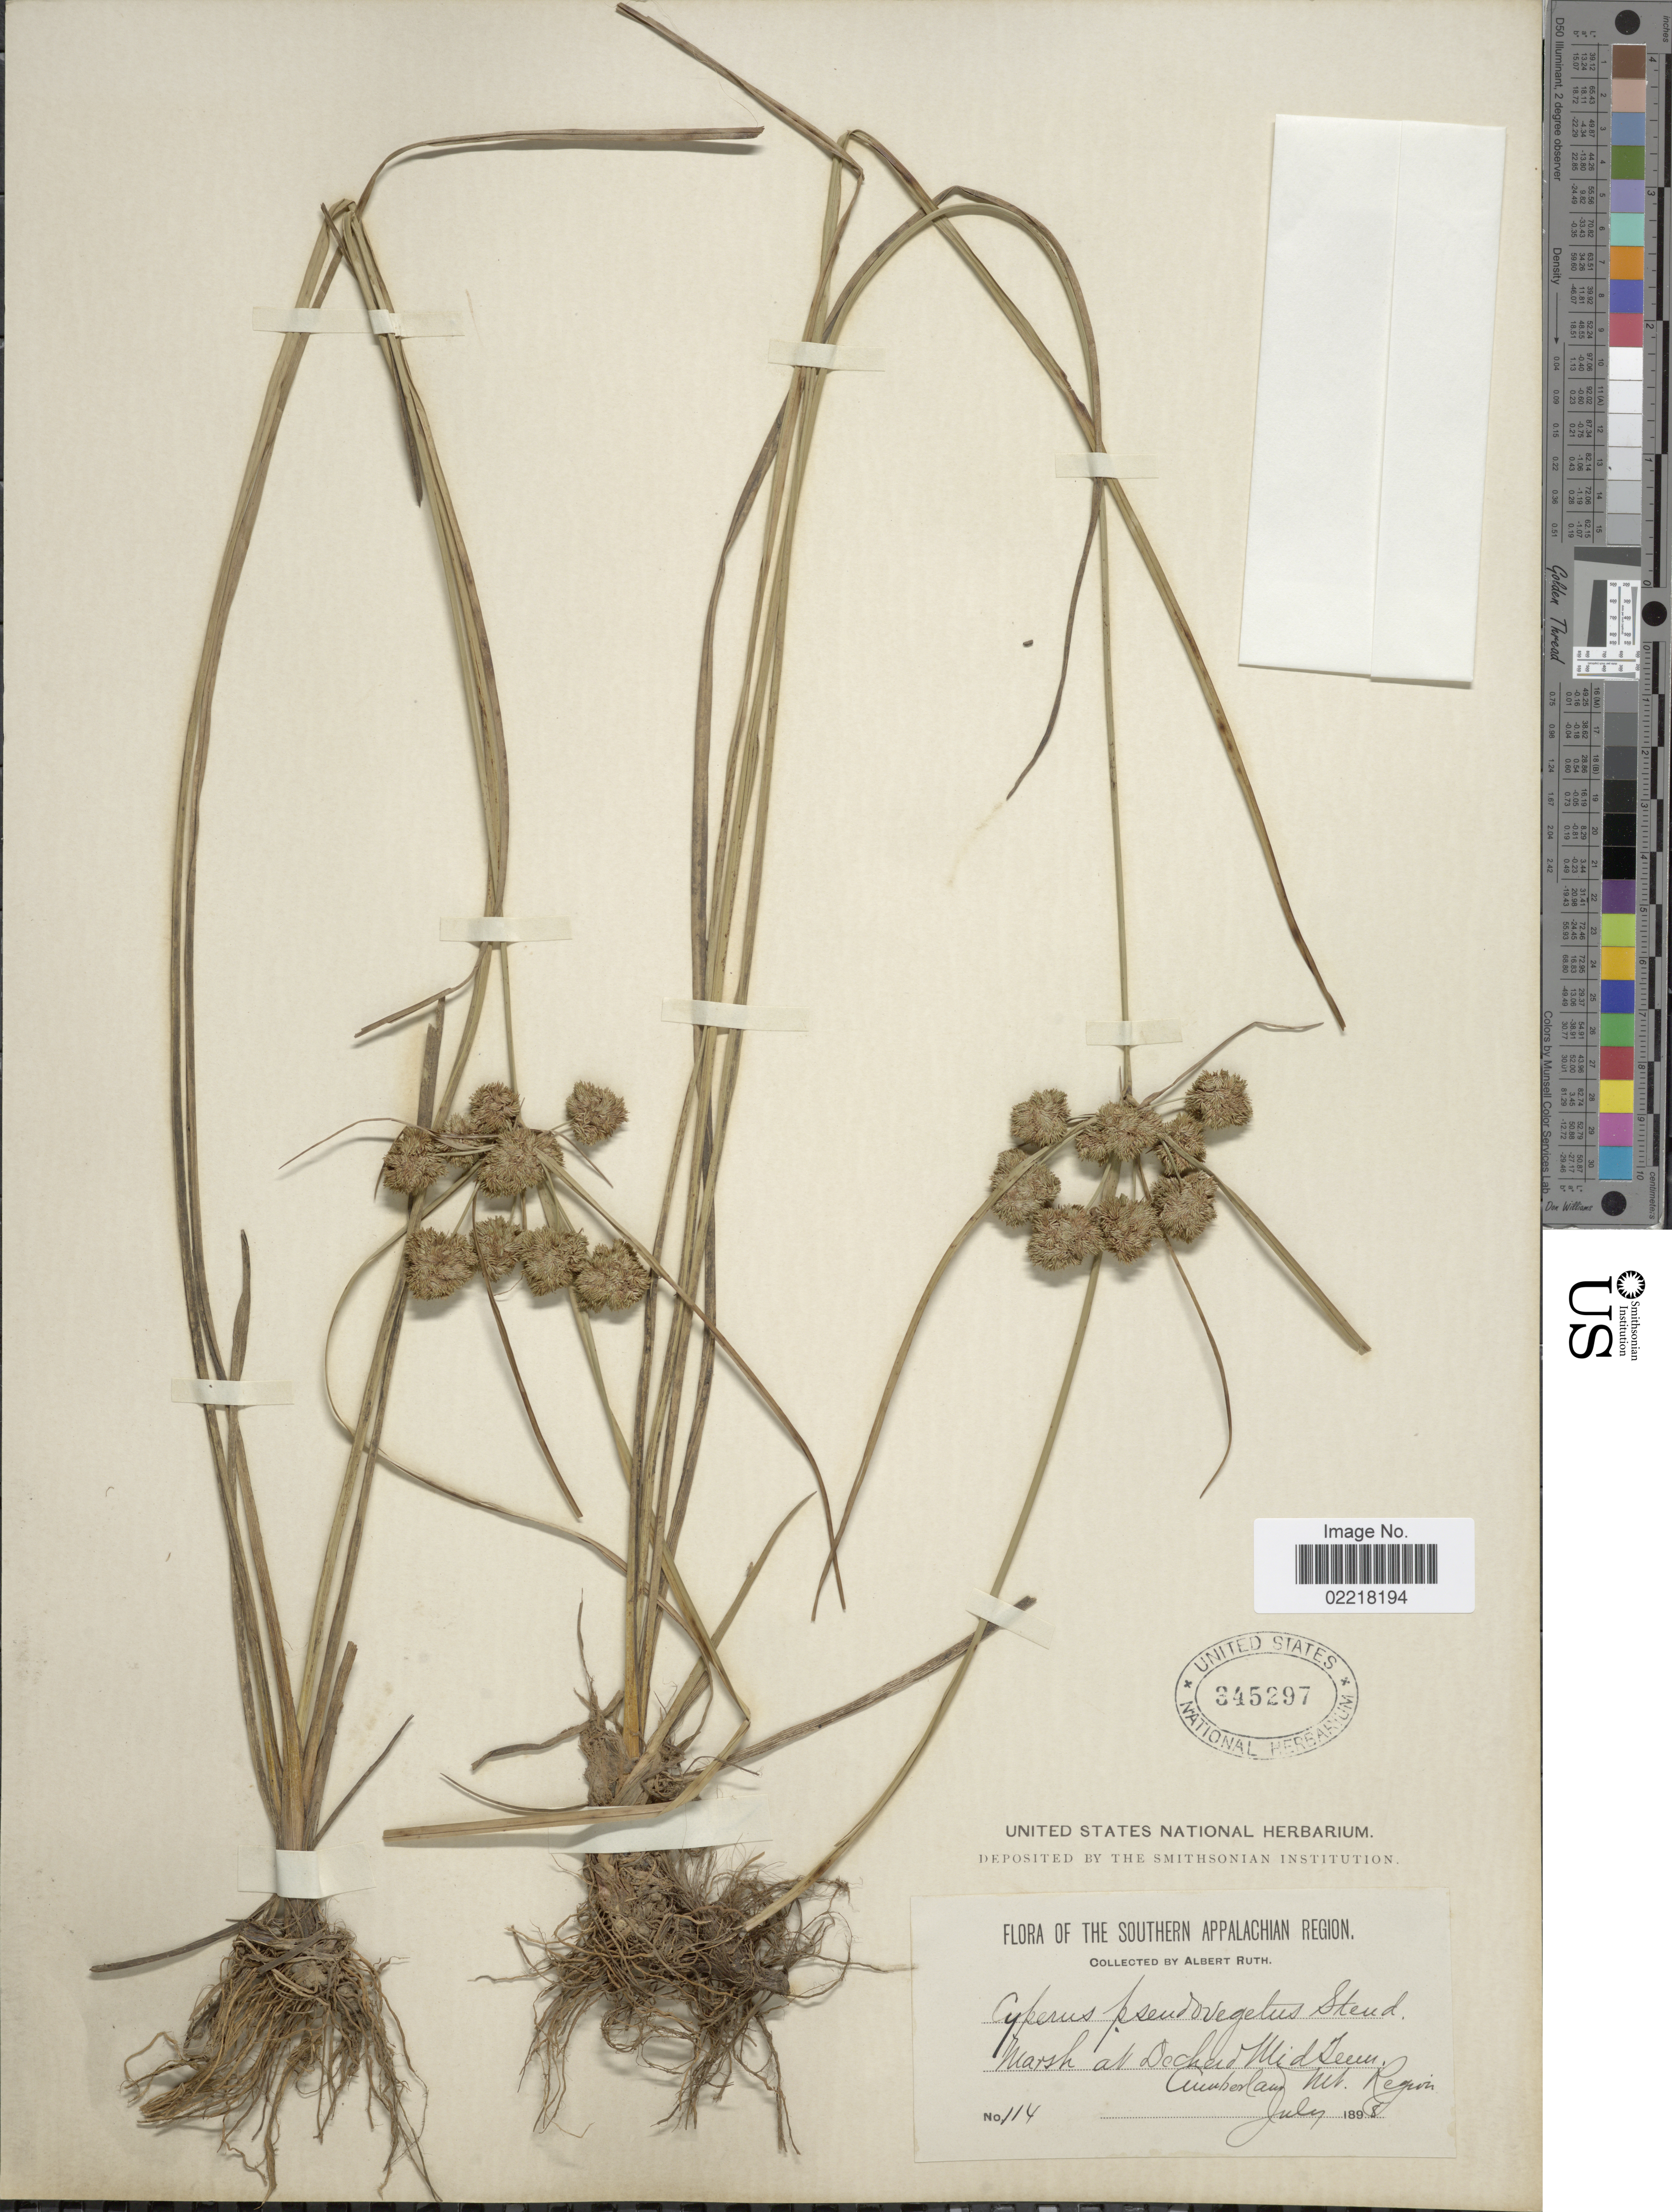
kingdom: Plantae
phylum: Tracheophyta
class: Liliopsida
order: Poales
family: Cyperaceae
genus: Cyperus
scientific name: Cyperus pseudovegetus Steud.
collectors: A. Ruth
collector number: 114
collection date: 1898-07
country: United States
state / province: Tennessee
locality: Southern Appalachian Region. Marsh at Decherd, Mid Tenn.. Cumberland Mt. Region.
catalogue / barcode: US 345297